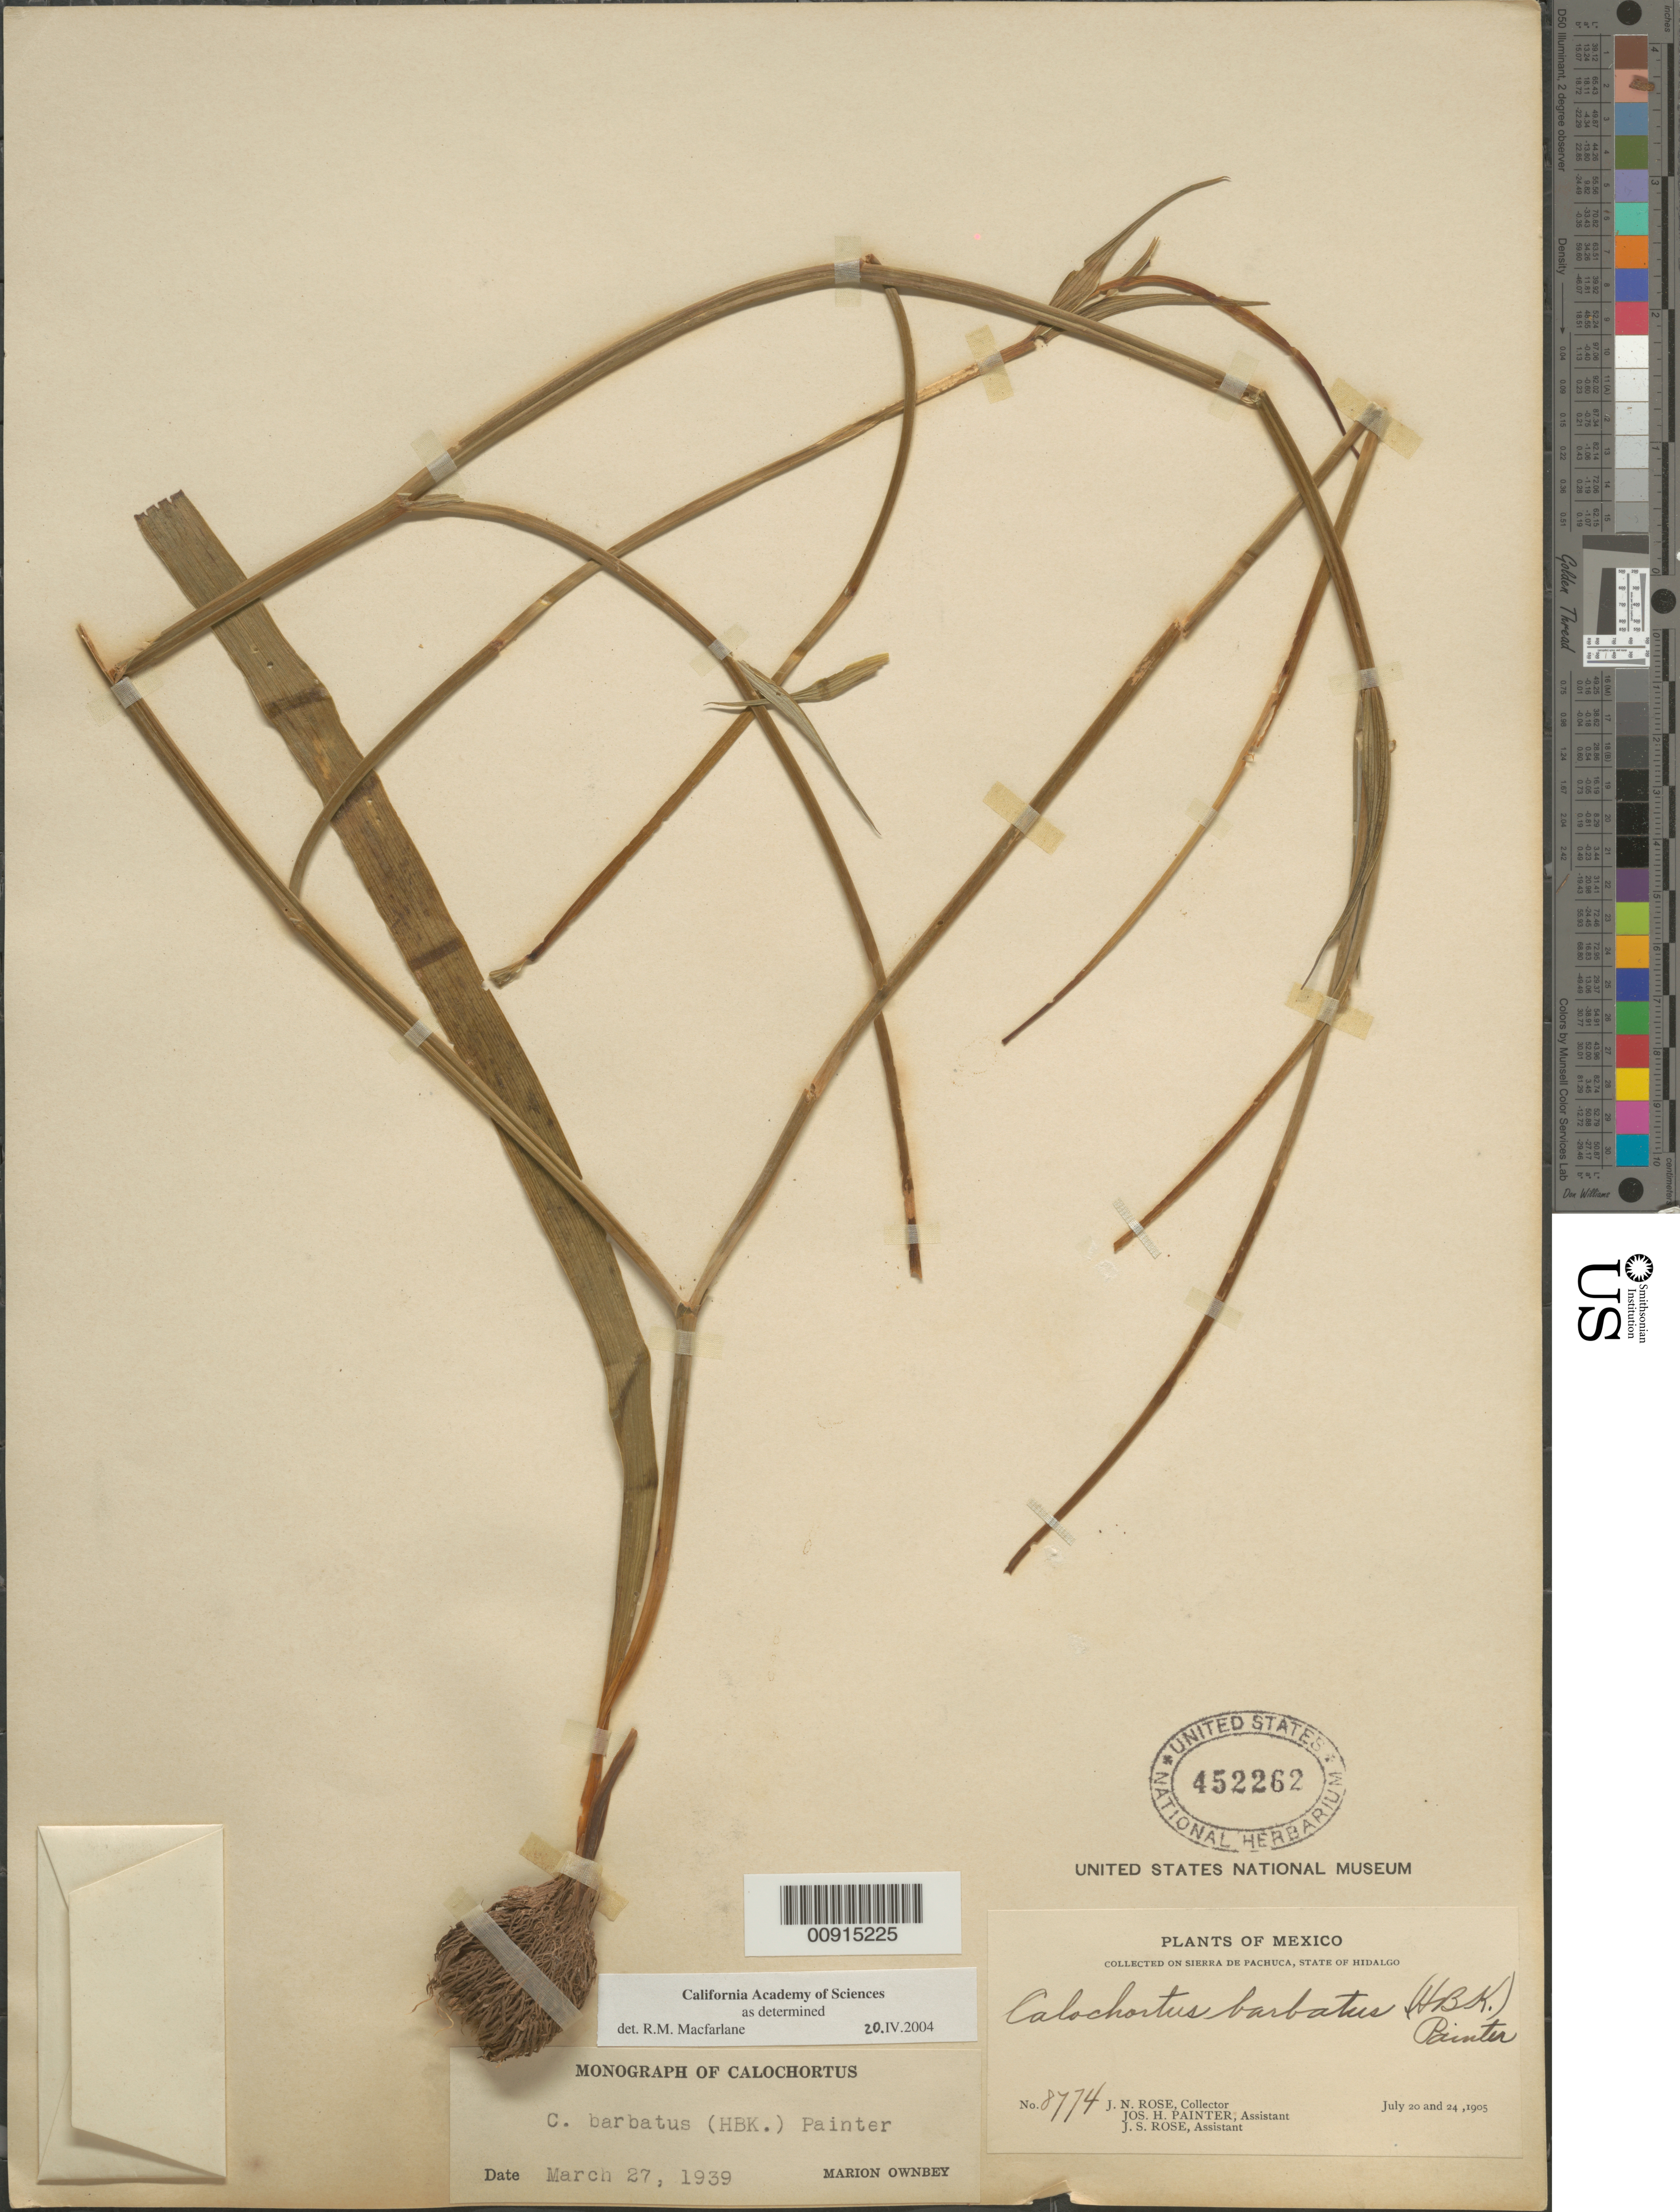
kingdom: Plantae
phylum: Tracheophyta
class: Liliopsida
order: Liliales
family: Liliaceae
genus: Calochortus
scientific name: Calochortus barbatus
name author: (Kunth) J.H. Painter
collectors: J. N. Rose, J. H. Painter & J. S. Rose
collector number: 8774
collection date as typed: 20 Jul 1905 to 24 Jul 1905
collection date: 1905-07-20/1905-07-24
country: Mexico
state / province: Hidalgo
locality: On Sierra de Pachuca, State of Hidalgo.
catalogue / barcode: US 452262